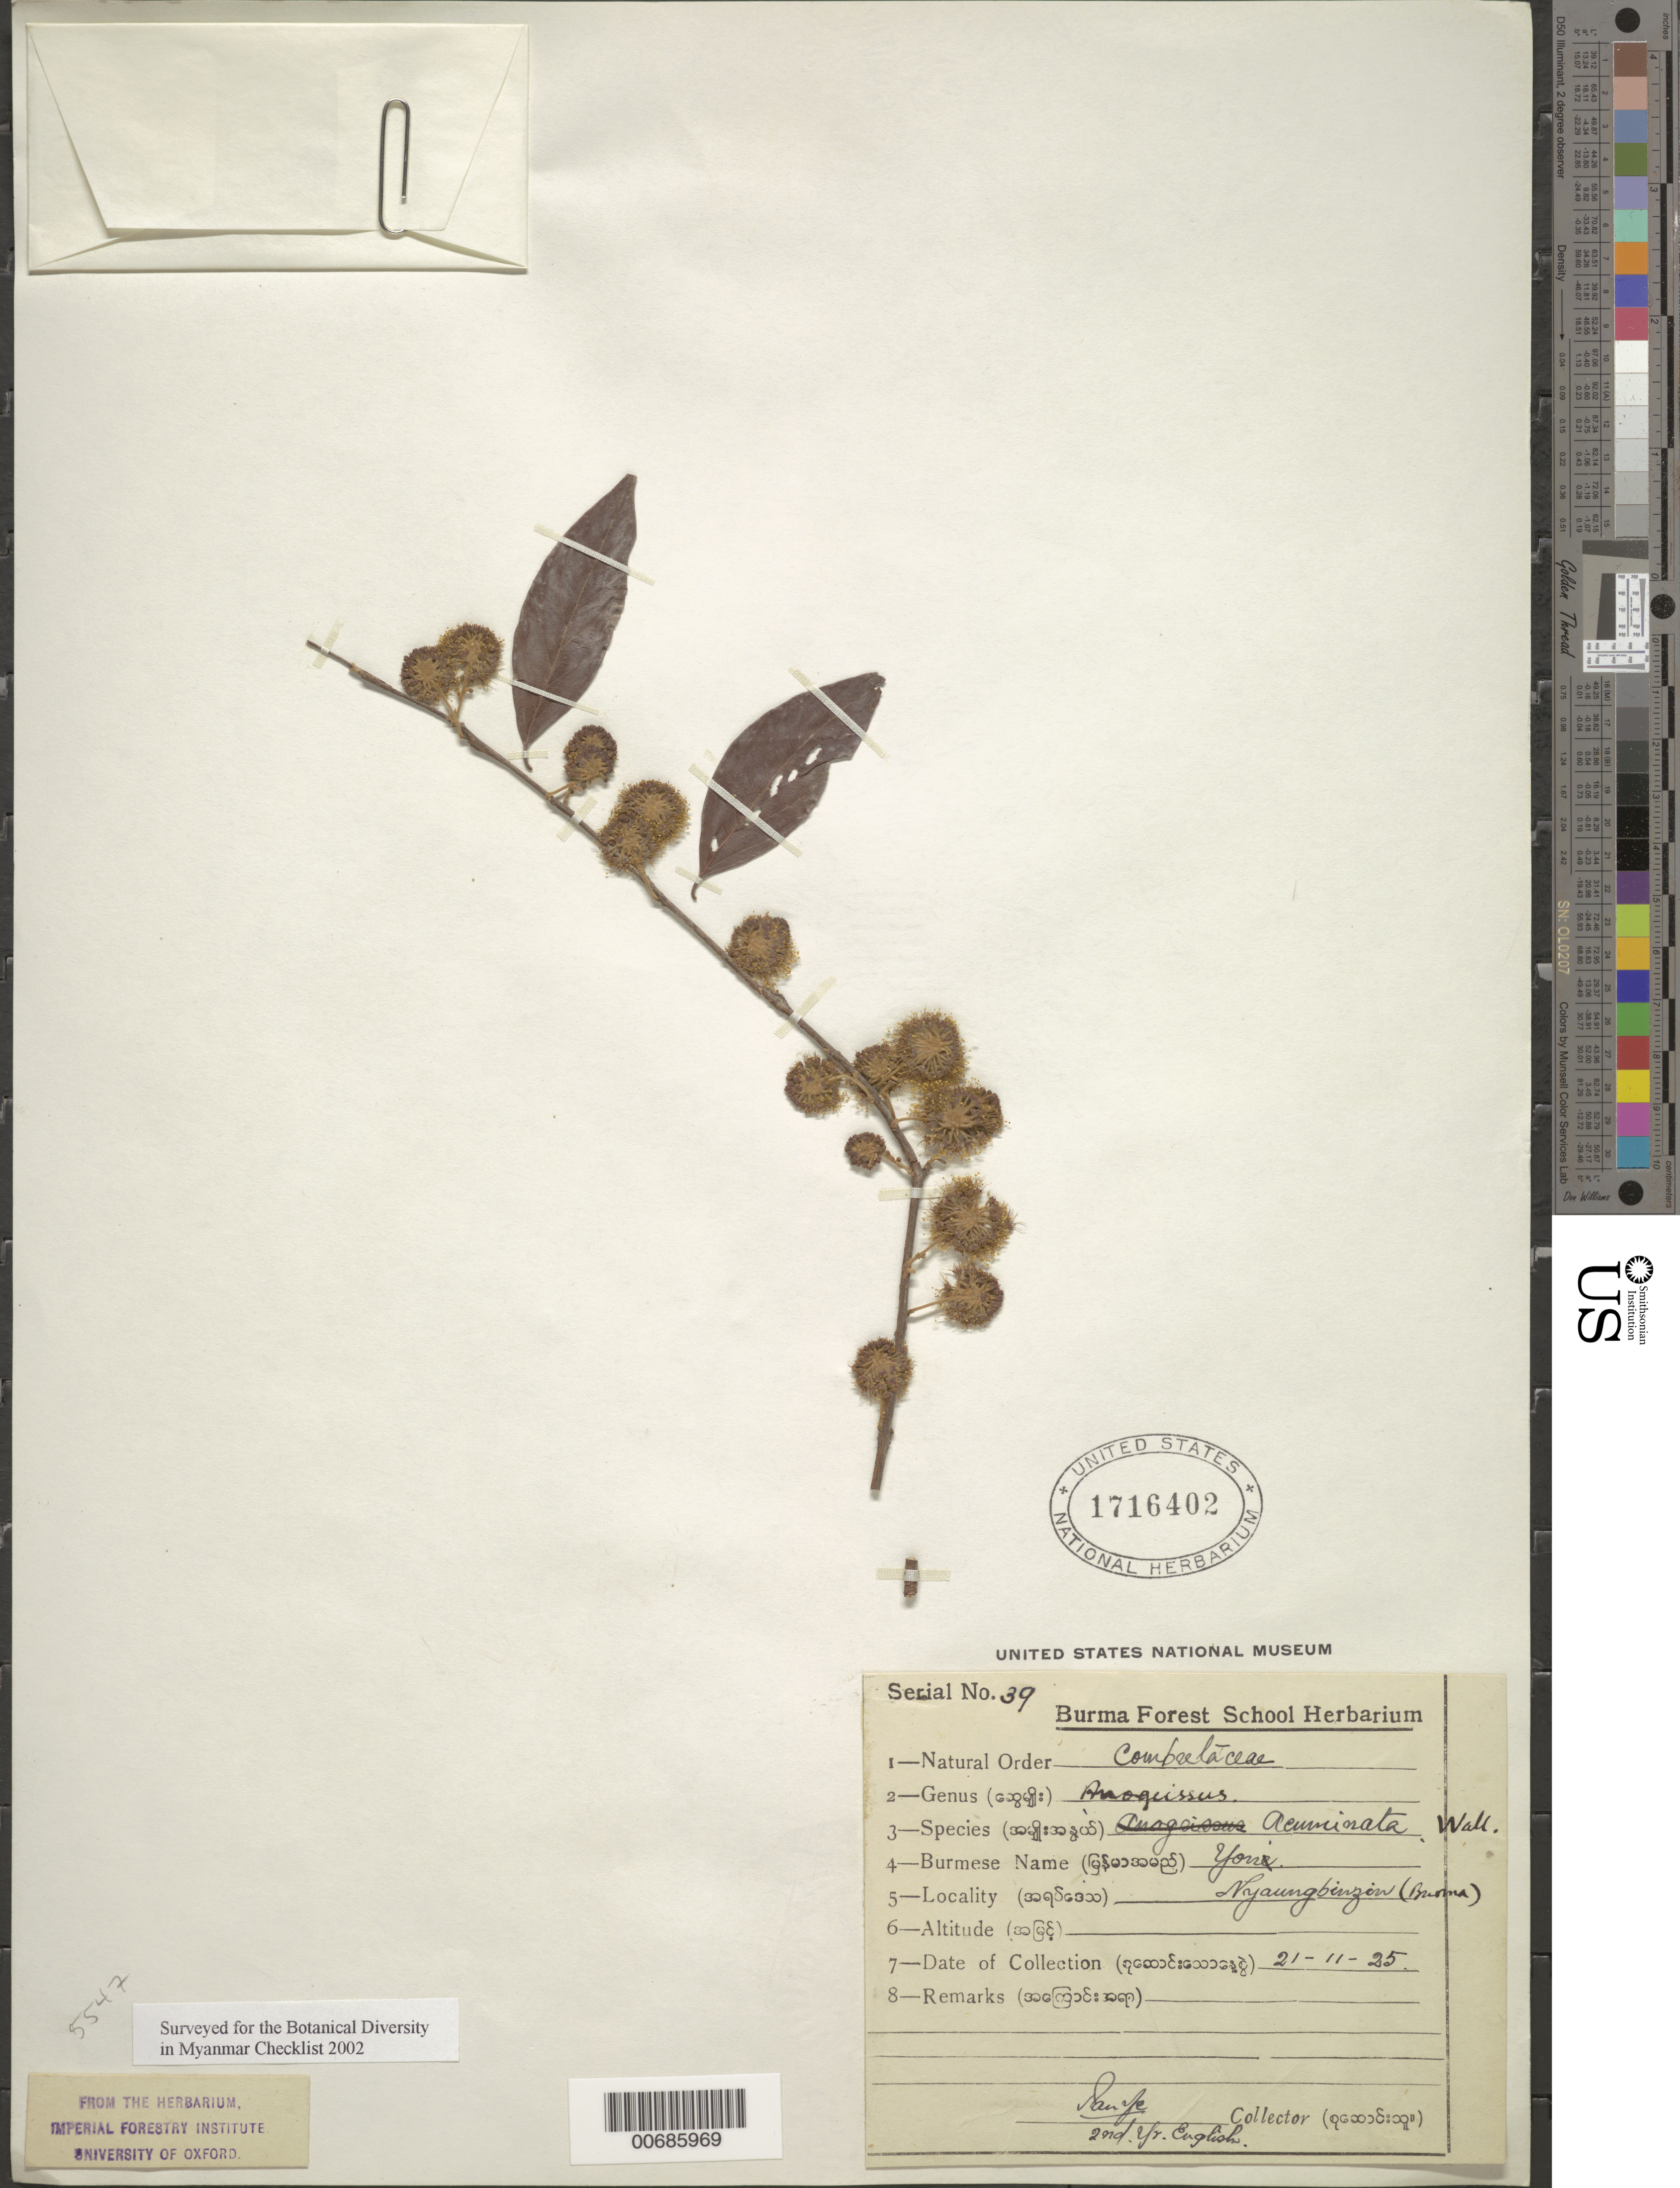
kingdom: Plantae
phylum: Tracheophyta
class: Magnoliopsida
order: Myrtales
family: Combretaceae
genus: Anogeissus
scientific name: Anogeissus acuminata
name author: Wall.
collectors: Burma Forest School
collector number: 39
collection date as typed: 21 Nov 1925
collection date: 1925-11-21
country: Myanmar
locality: Nyaungbinzin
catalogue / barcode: US 1716402